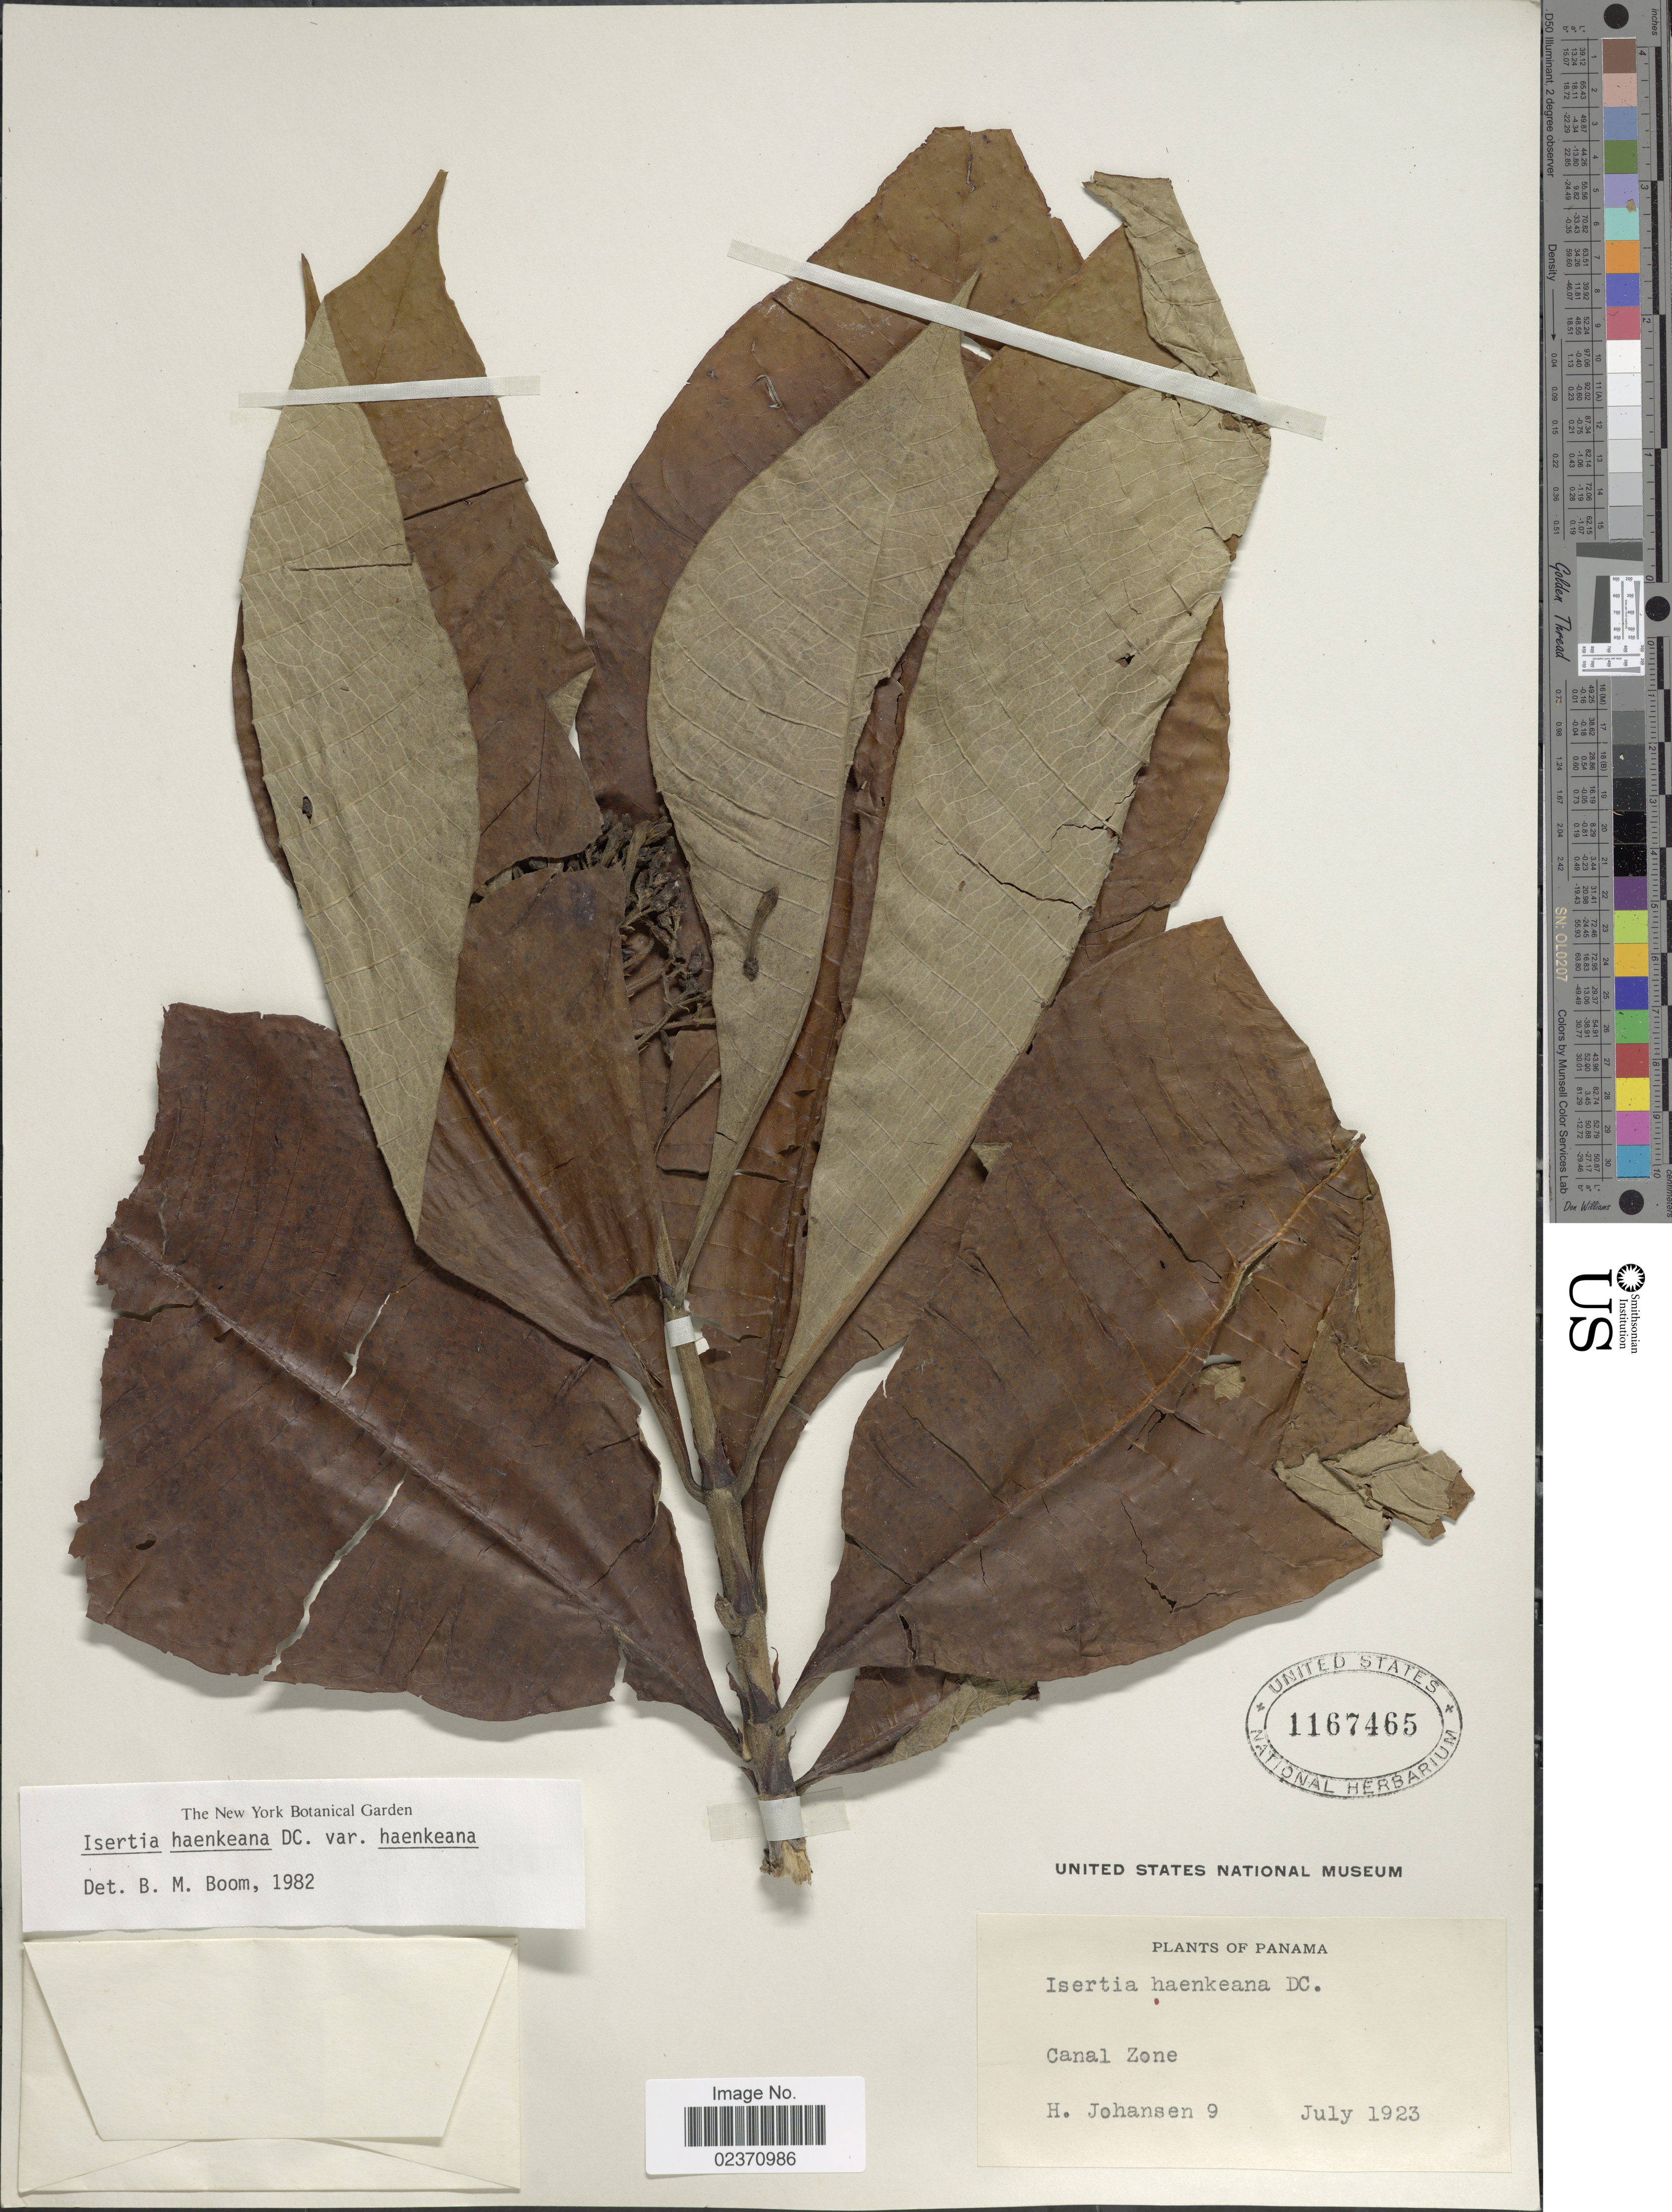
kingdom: Plantae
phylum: Tracheophyta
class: Magnoliopsida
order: Gentianales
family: Rubiaceae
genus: Isertia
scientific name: Isertia haenkeana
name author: DC.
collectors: H. Johansen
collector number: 9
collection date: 1923-07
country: Panama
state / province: Colón / Panamá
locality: Canal Zone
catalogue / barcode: US 1167465